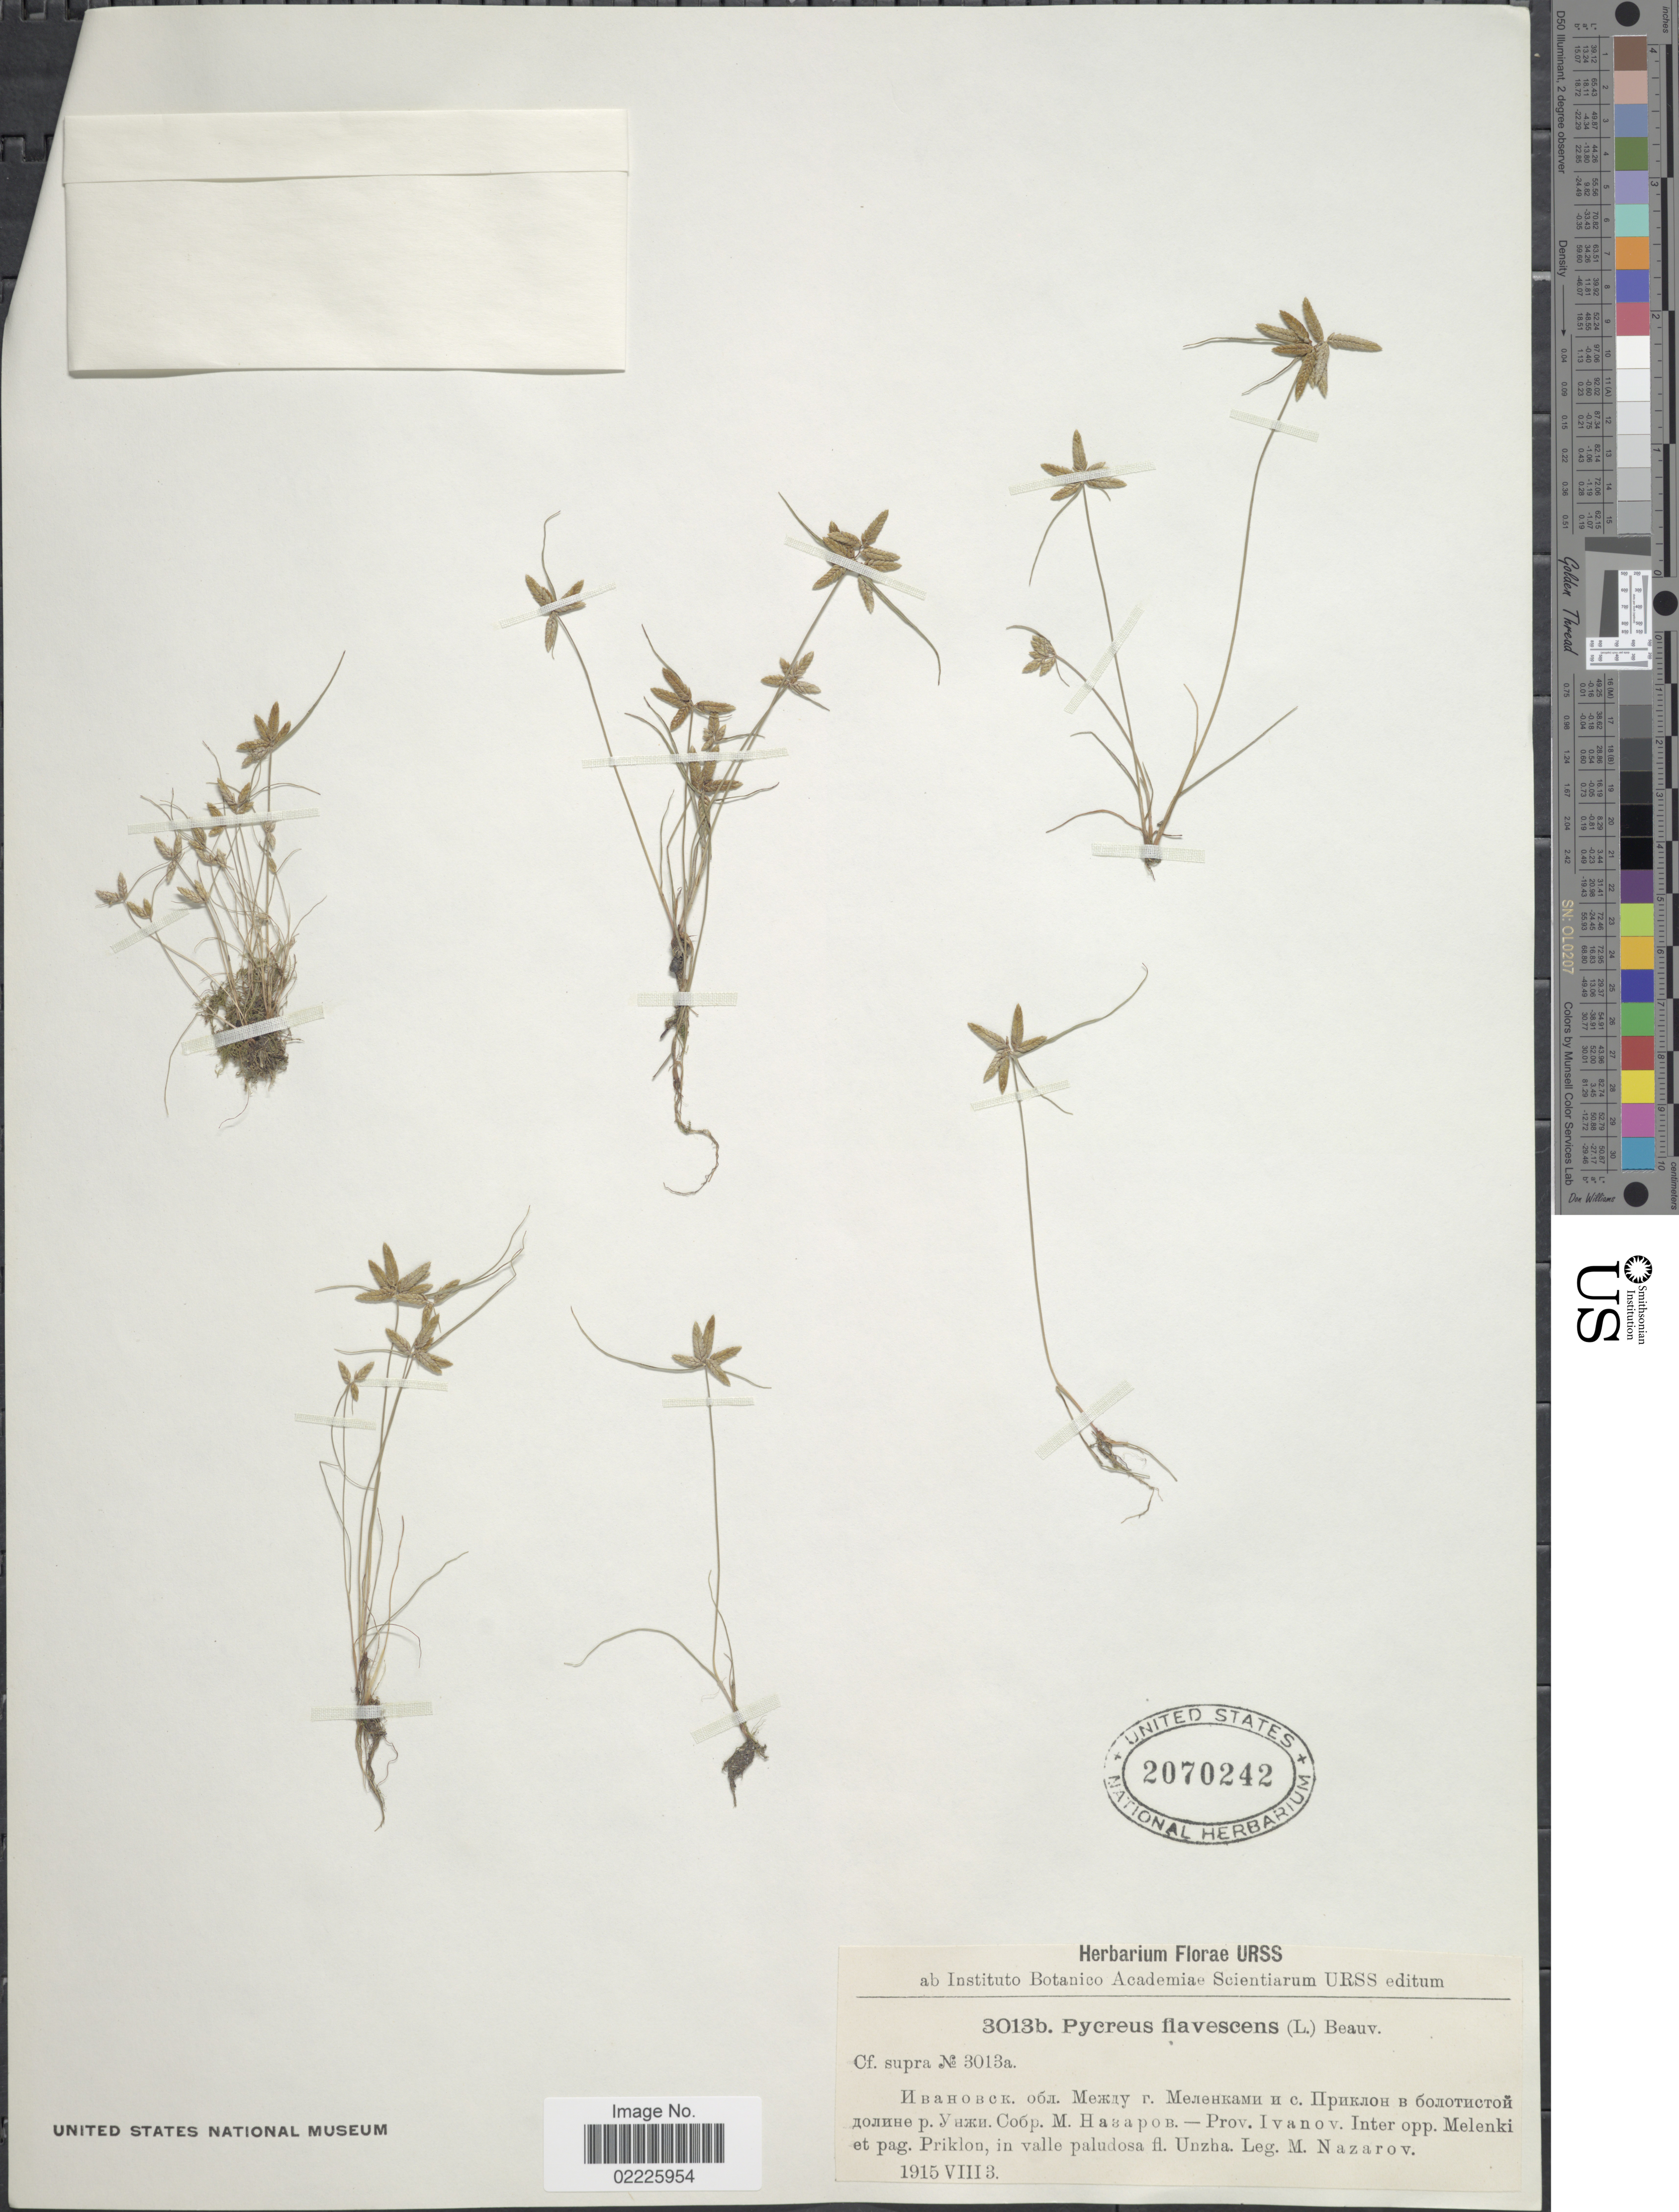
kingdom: Plantae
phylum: Tracheophyta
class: Liliopsida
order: Poales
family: Cyperaceae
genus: Cyperus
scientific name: Cyperus flavescens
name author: L.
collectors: M. Nazarov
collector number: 3013b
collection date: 1915-08-03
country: Russian Federation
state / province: Vladimir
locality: Prov. Ivanov. Inter opp. Melenki et pag. Priklon, in valle paludosa fl. Unzha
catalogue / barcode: US 2070242